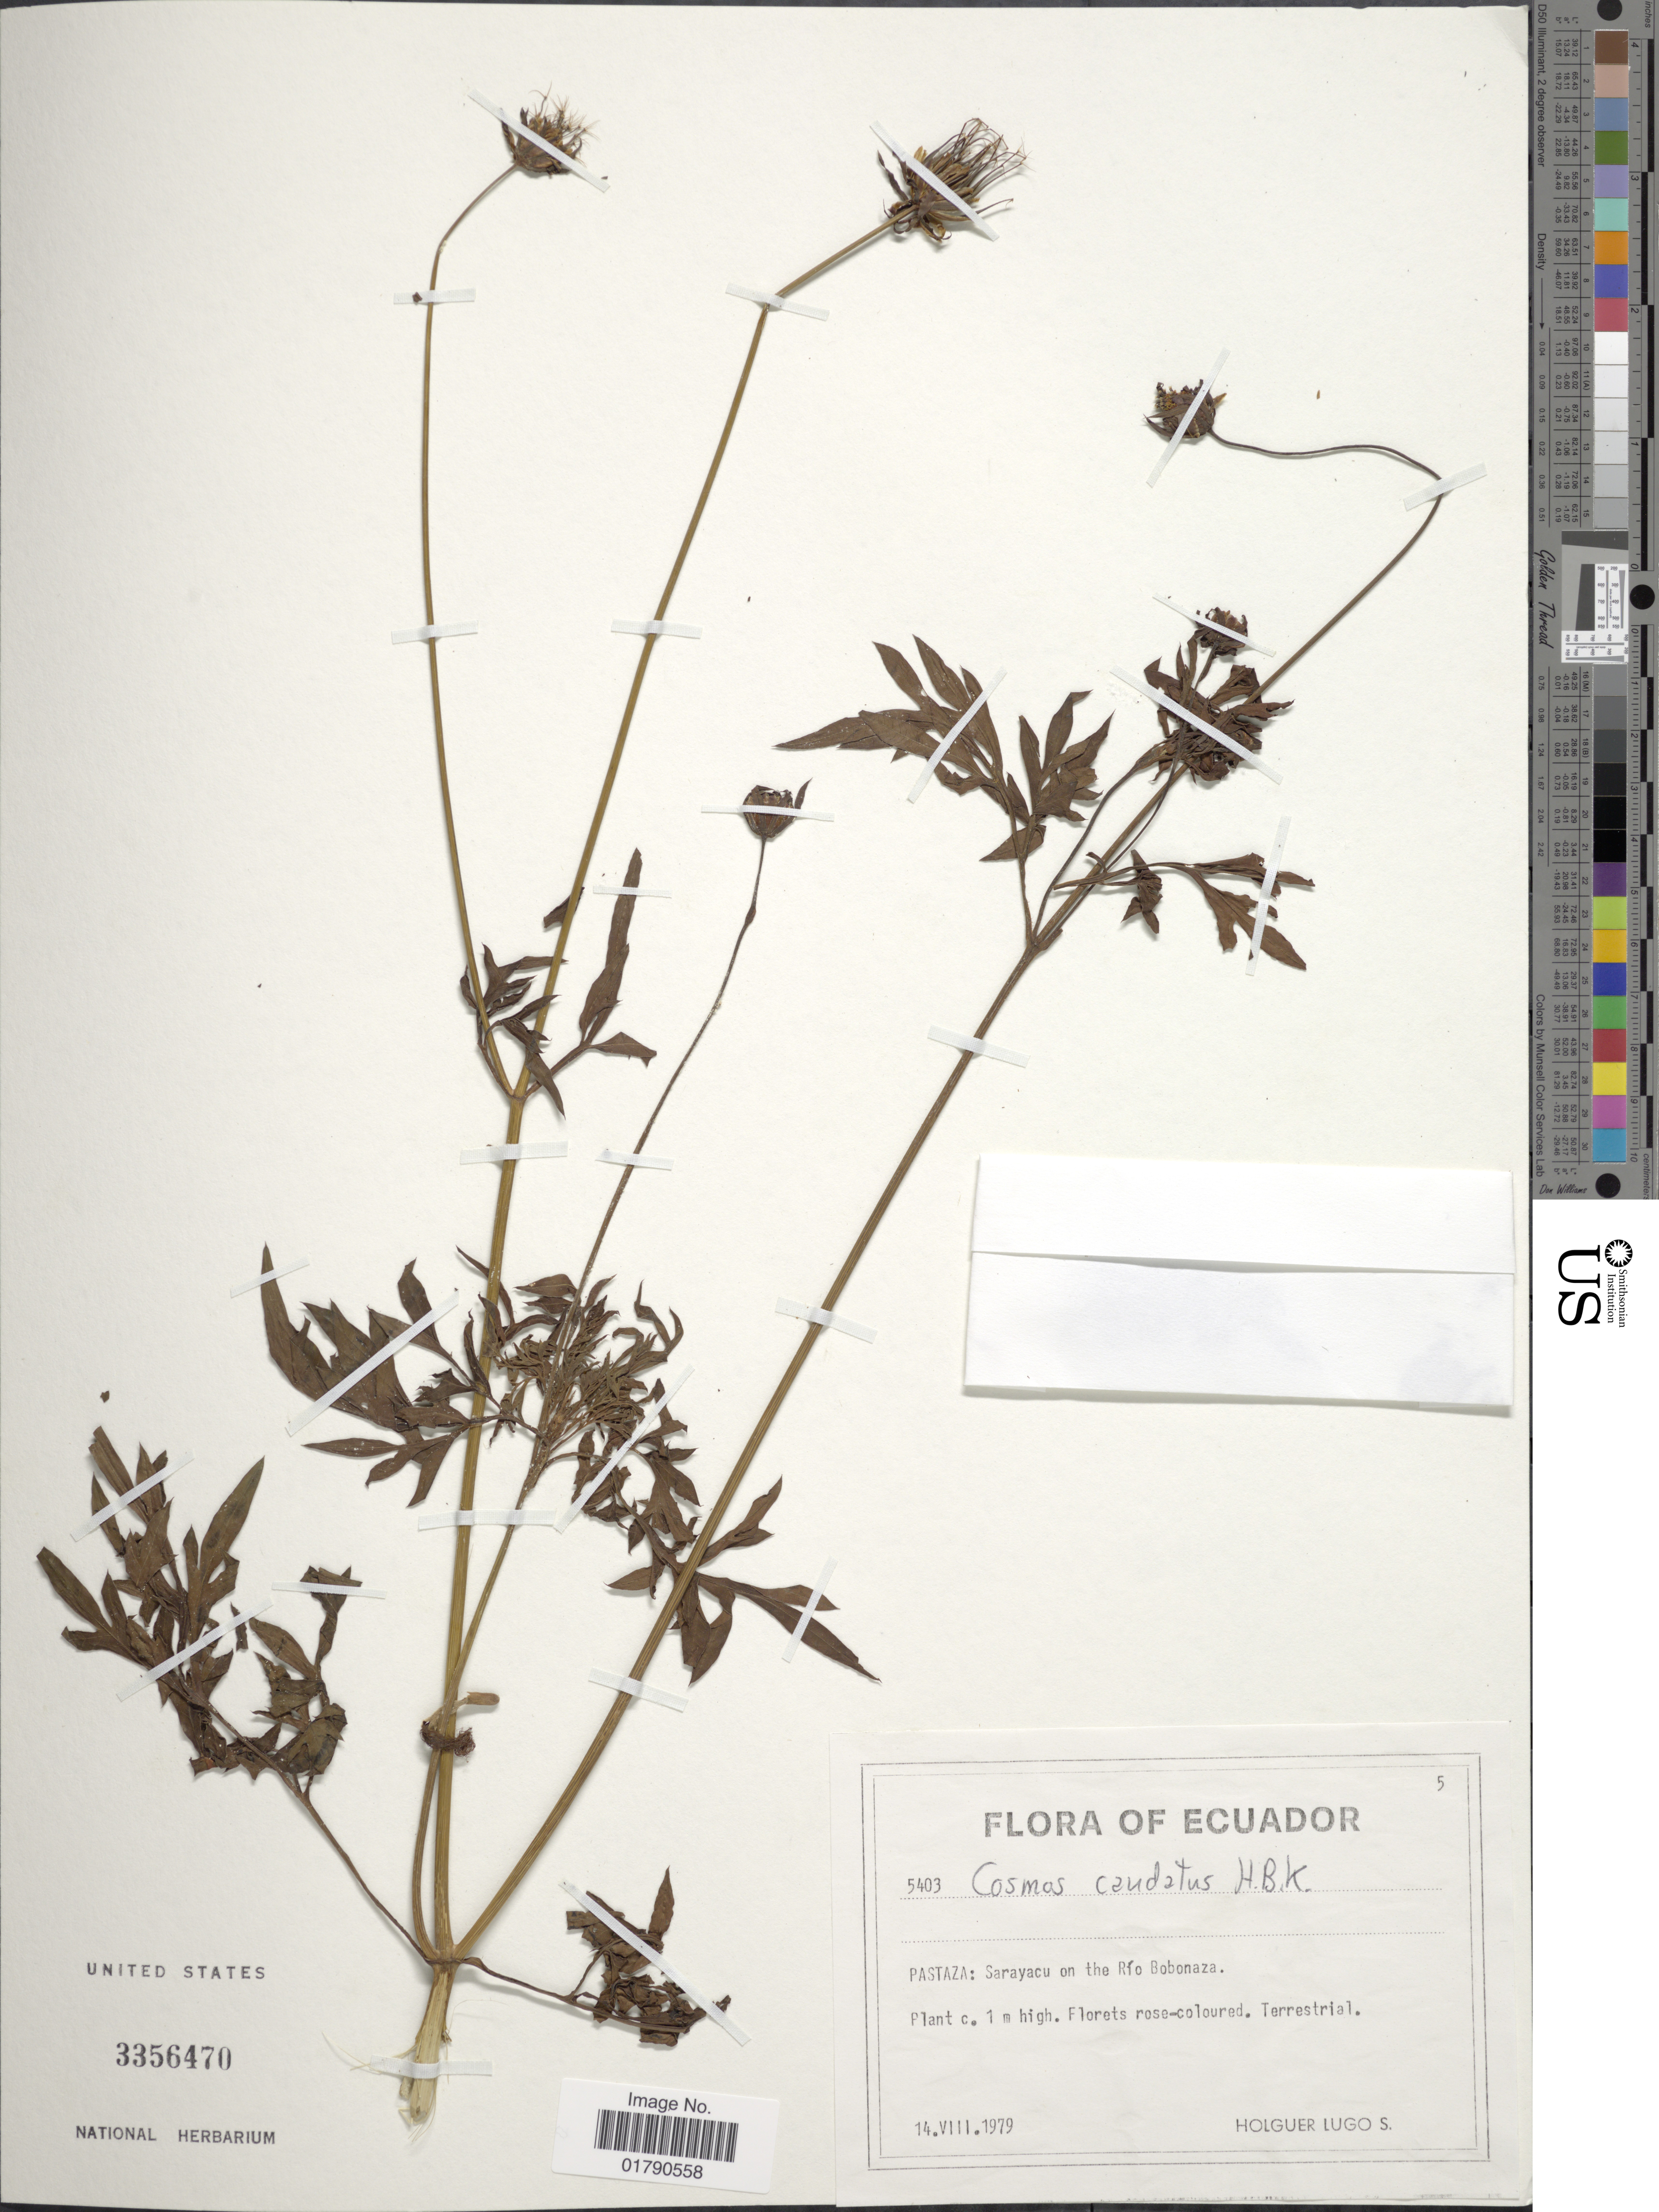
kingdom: Plantae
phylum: Tracheophyta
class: Magnoliopsida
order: Asterales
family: Asteraceae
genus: Cosmos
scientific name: Cosmos caudatus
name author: Kunth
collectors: H. Lugo S.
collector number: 5403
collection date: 1979-08-14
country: Ecuador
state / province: Pastaza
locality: Sarayacu on the Rio Bobonaza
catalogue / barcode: US 3356470